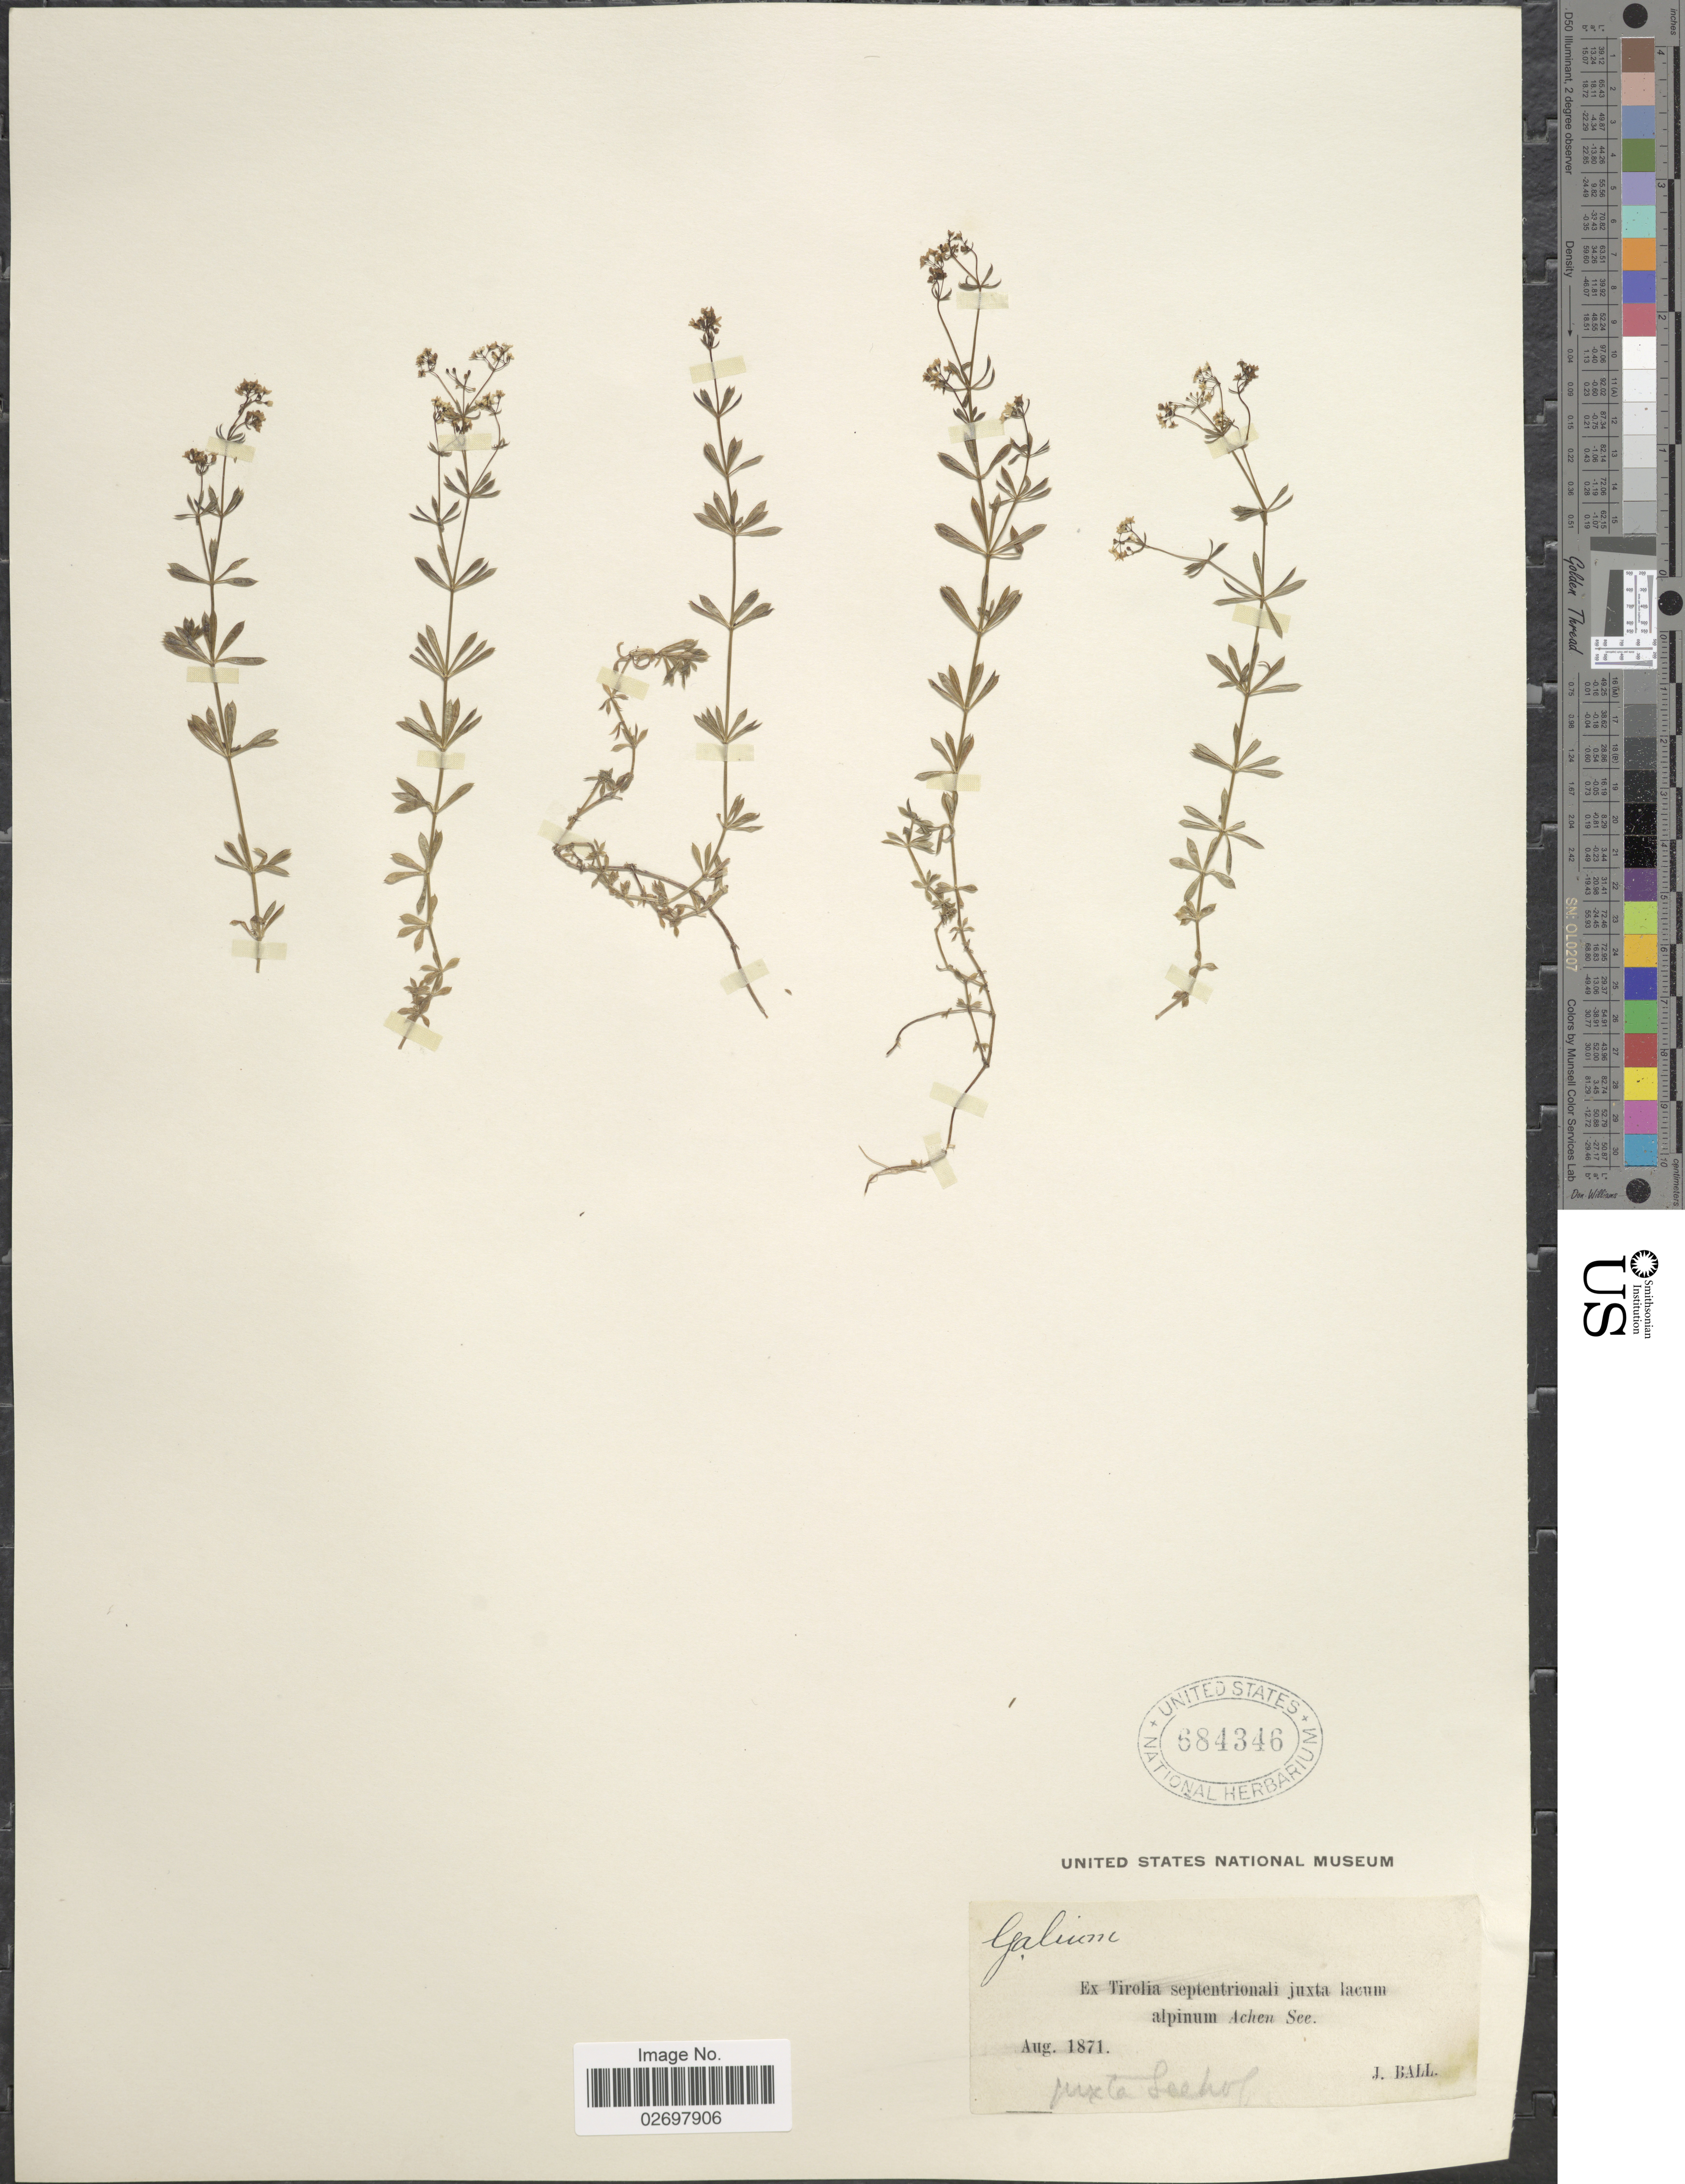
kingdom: Plantae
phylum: Tracheophyta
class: Magnoliopsida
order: Gentianales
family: Rubiaceae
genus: Galium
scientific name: Galium sp.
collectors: J. Ball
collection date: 1871-08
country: Austria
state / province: Tirol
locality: Ex Tirolia septentrionali juxta lacum alpinum Achen See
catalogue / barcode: US 684346